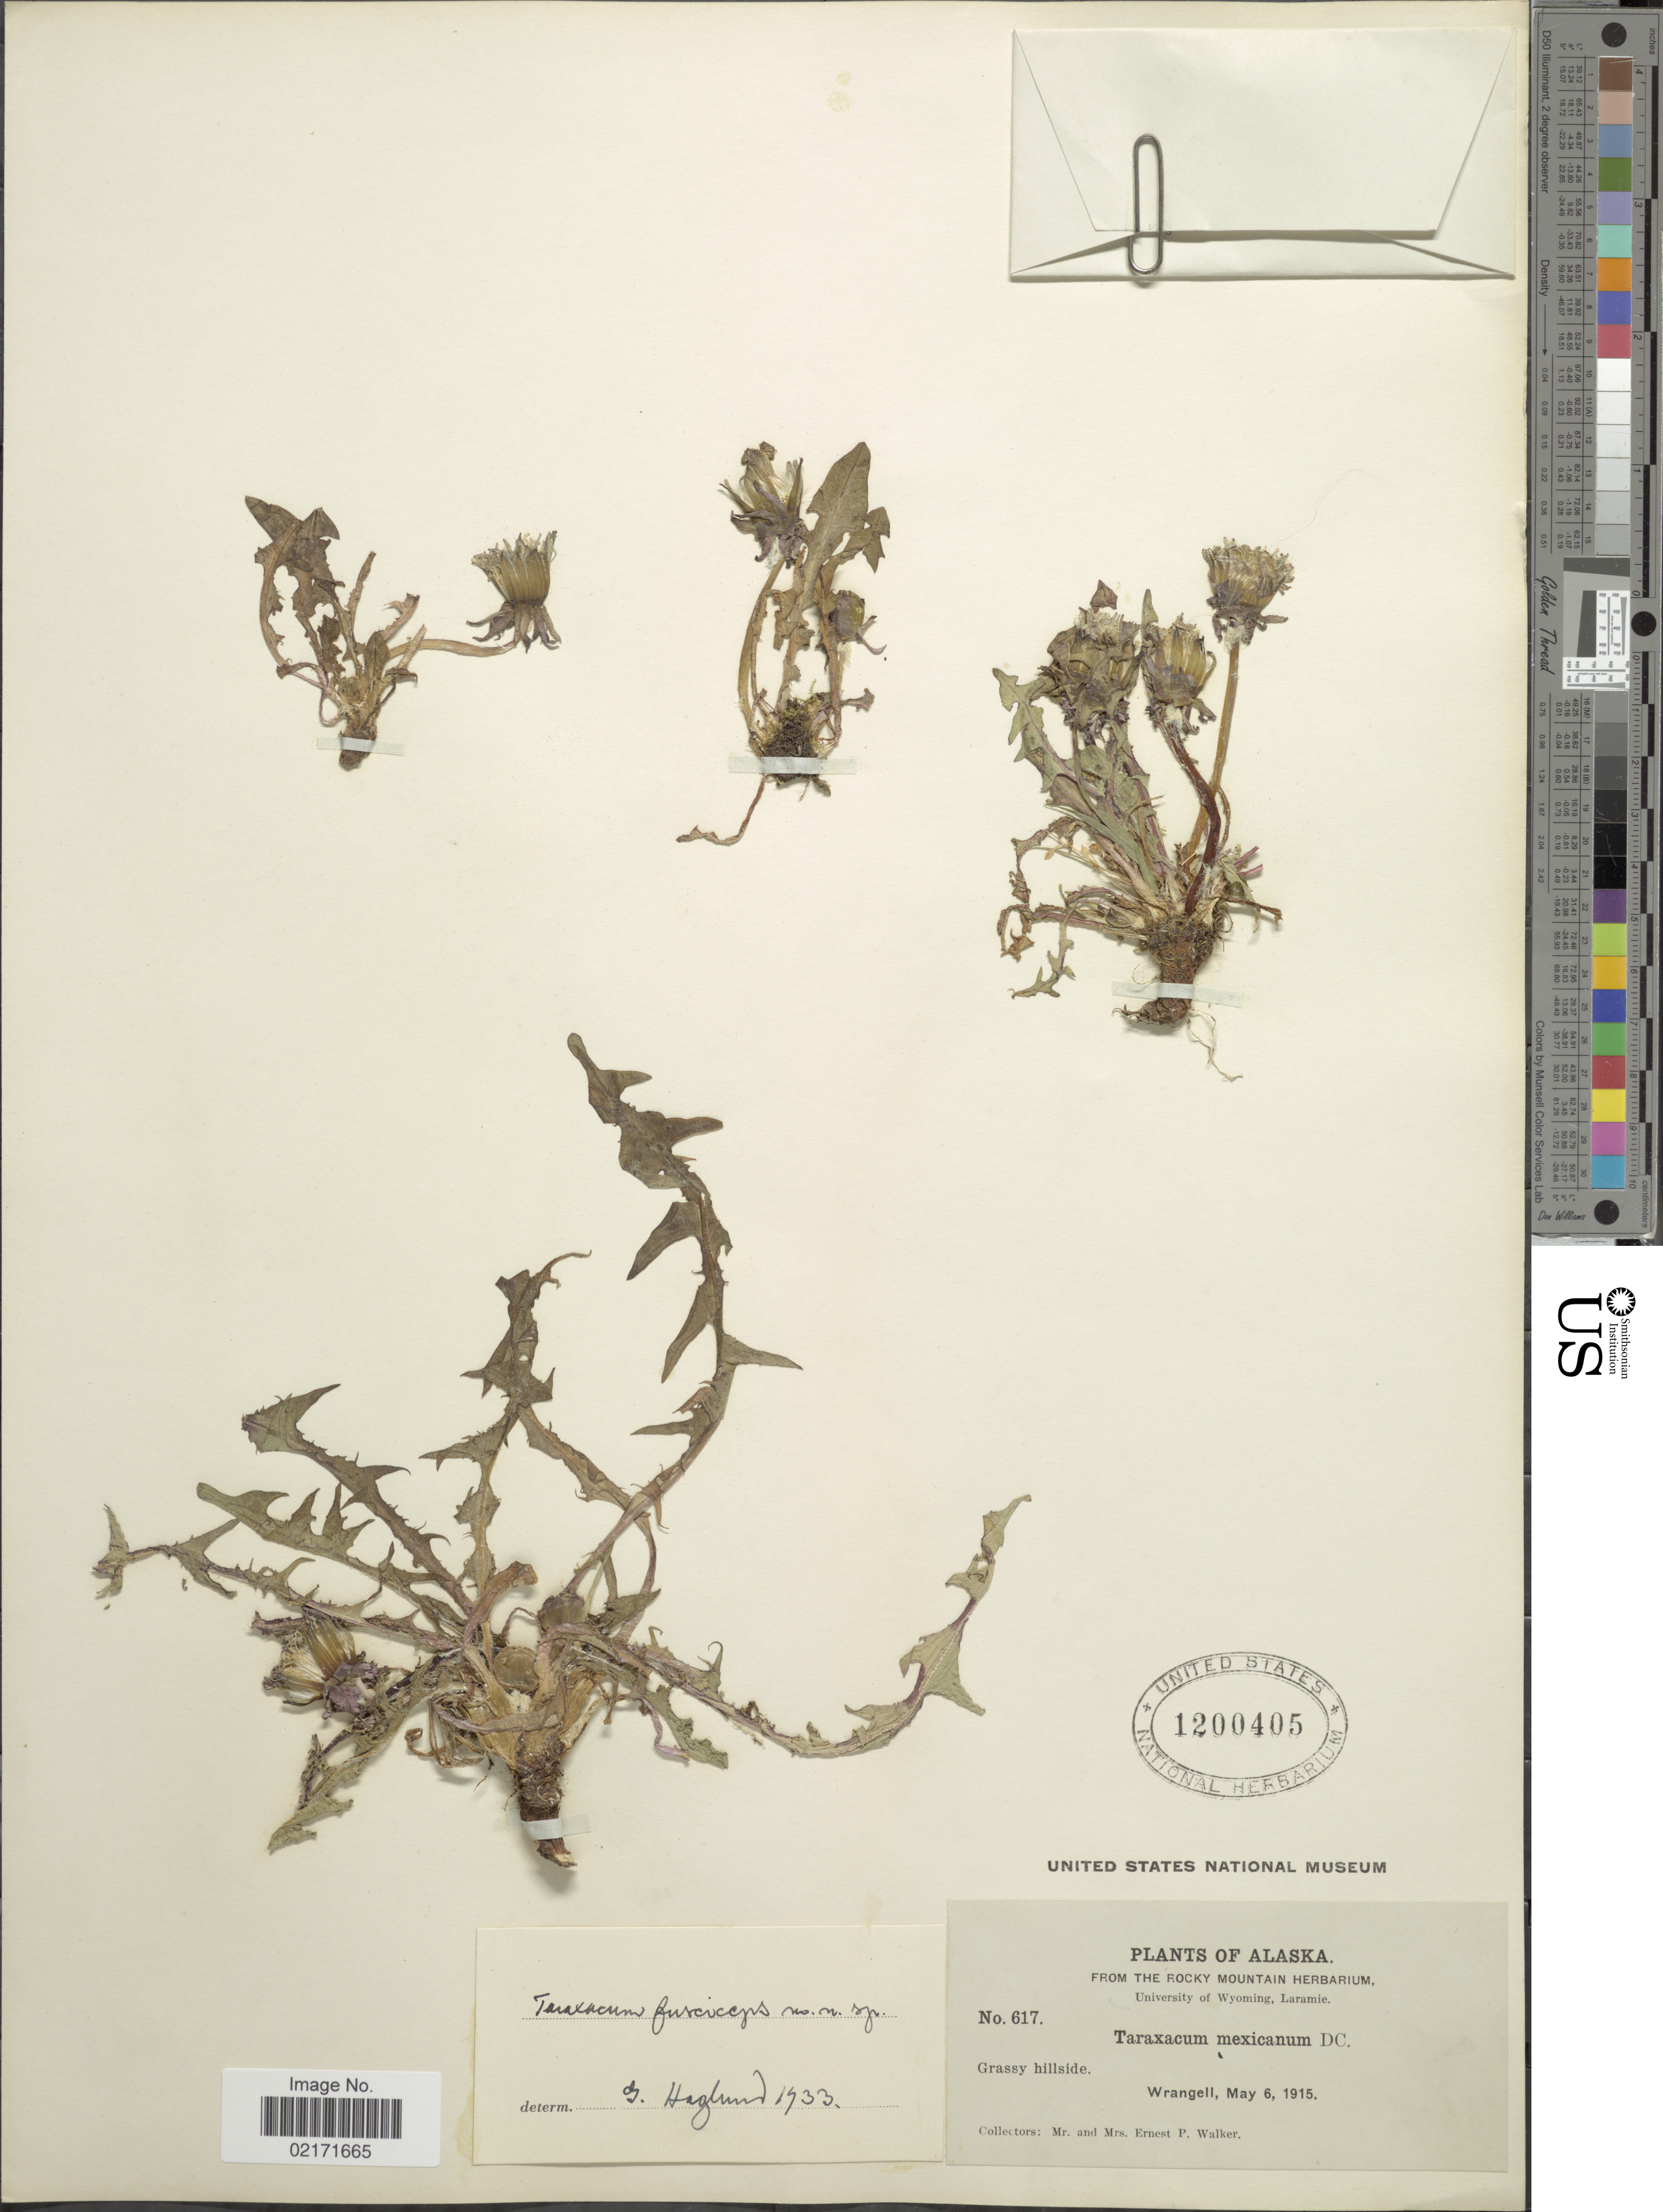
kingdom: Plantae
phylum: Tracheophyta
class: Magnoliopsida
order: Asterales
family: Asteraceae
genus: Taraxacum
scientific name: Taraxacum oblongatum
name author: Dahlst.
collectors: E. P. Walker & E. Walker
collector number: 617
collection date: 1915-05-06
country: United States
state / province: Alaska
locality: Grassy hillside. Wrangell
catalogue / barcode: US 1200405